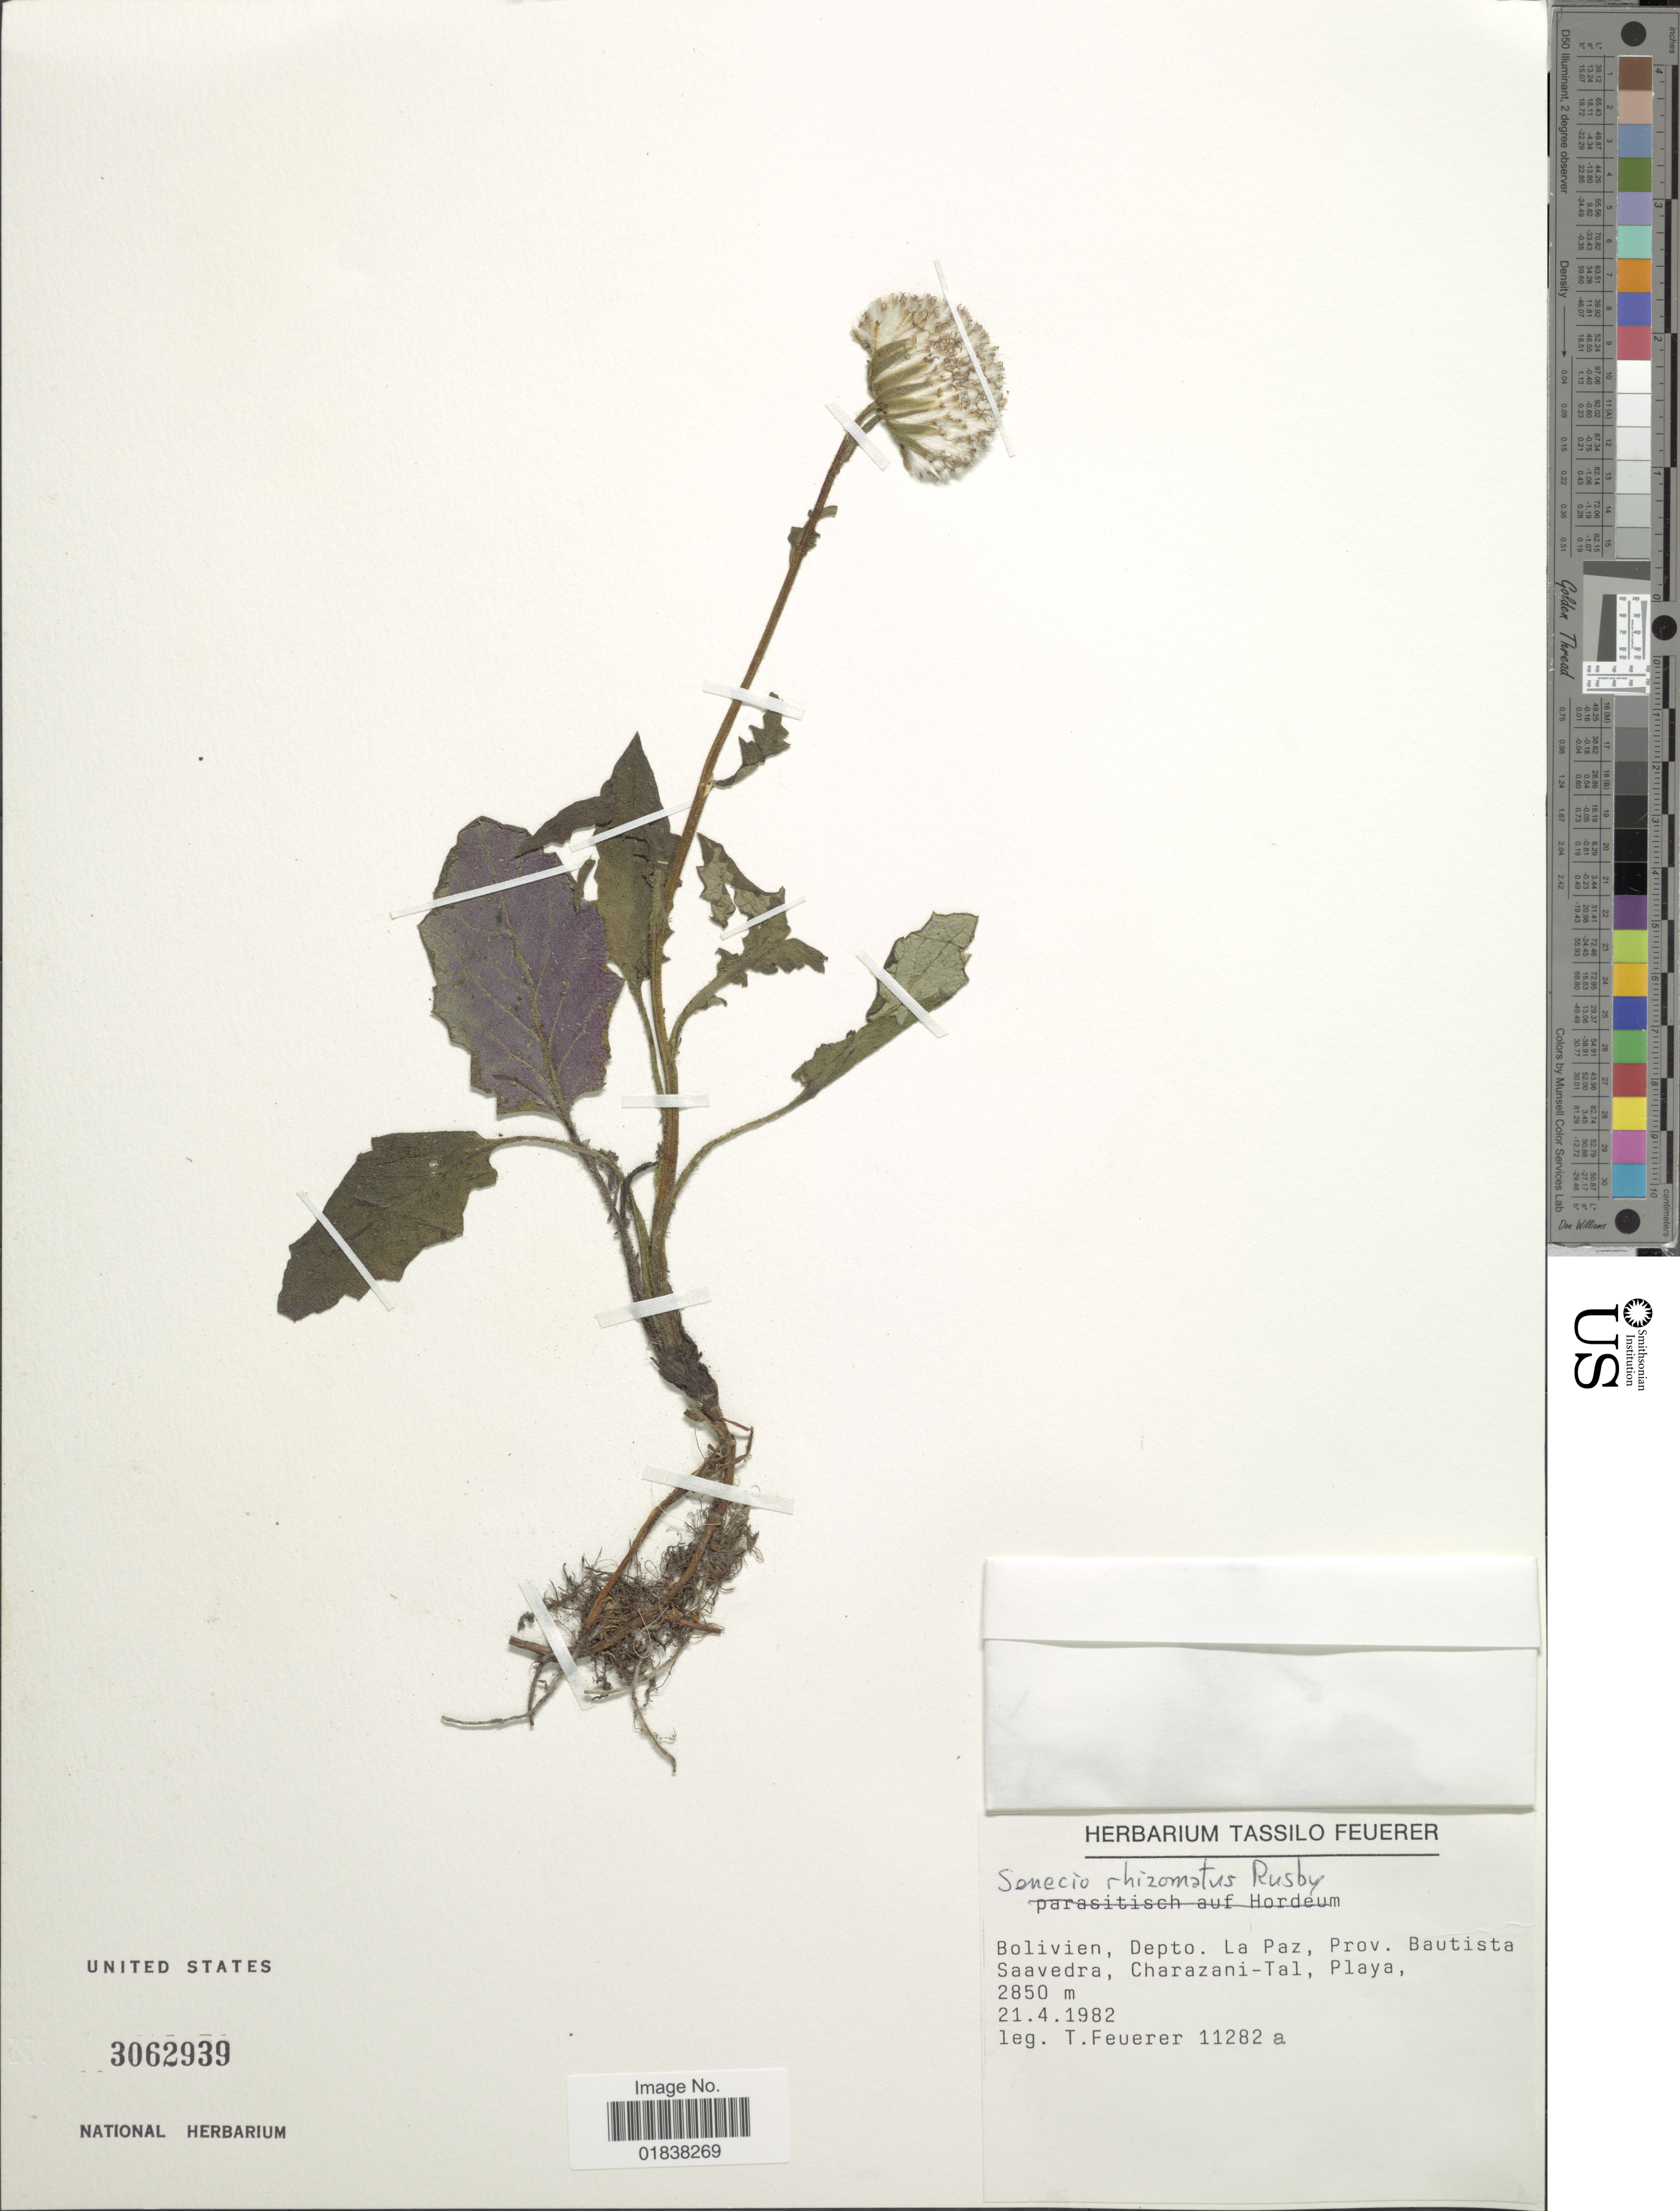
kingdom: Plantae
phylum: Tracheophyta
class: Magnoliopsida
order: Asterales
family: Asteraceae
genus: Senecio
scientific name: Senecio rhizomatus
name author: Rusby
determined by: Salomon, Luciana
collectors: T. Feuerer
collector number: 11282a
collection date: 1982-04-21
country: Bolivia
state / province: La Paz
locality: Prov. Bautista Saavedra, Charazani-Tal, Playa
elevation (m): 2850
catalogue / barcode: US 3062939